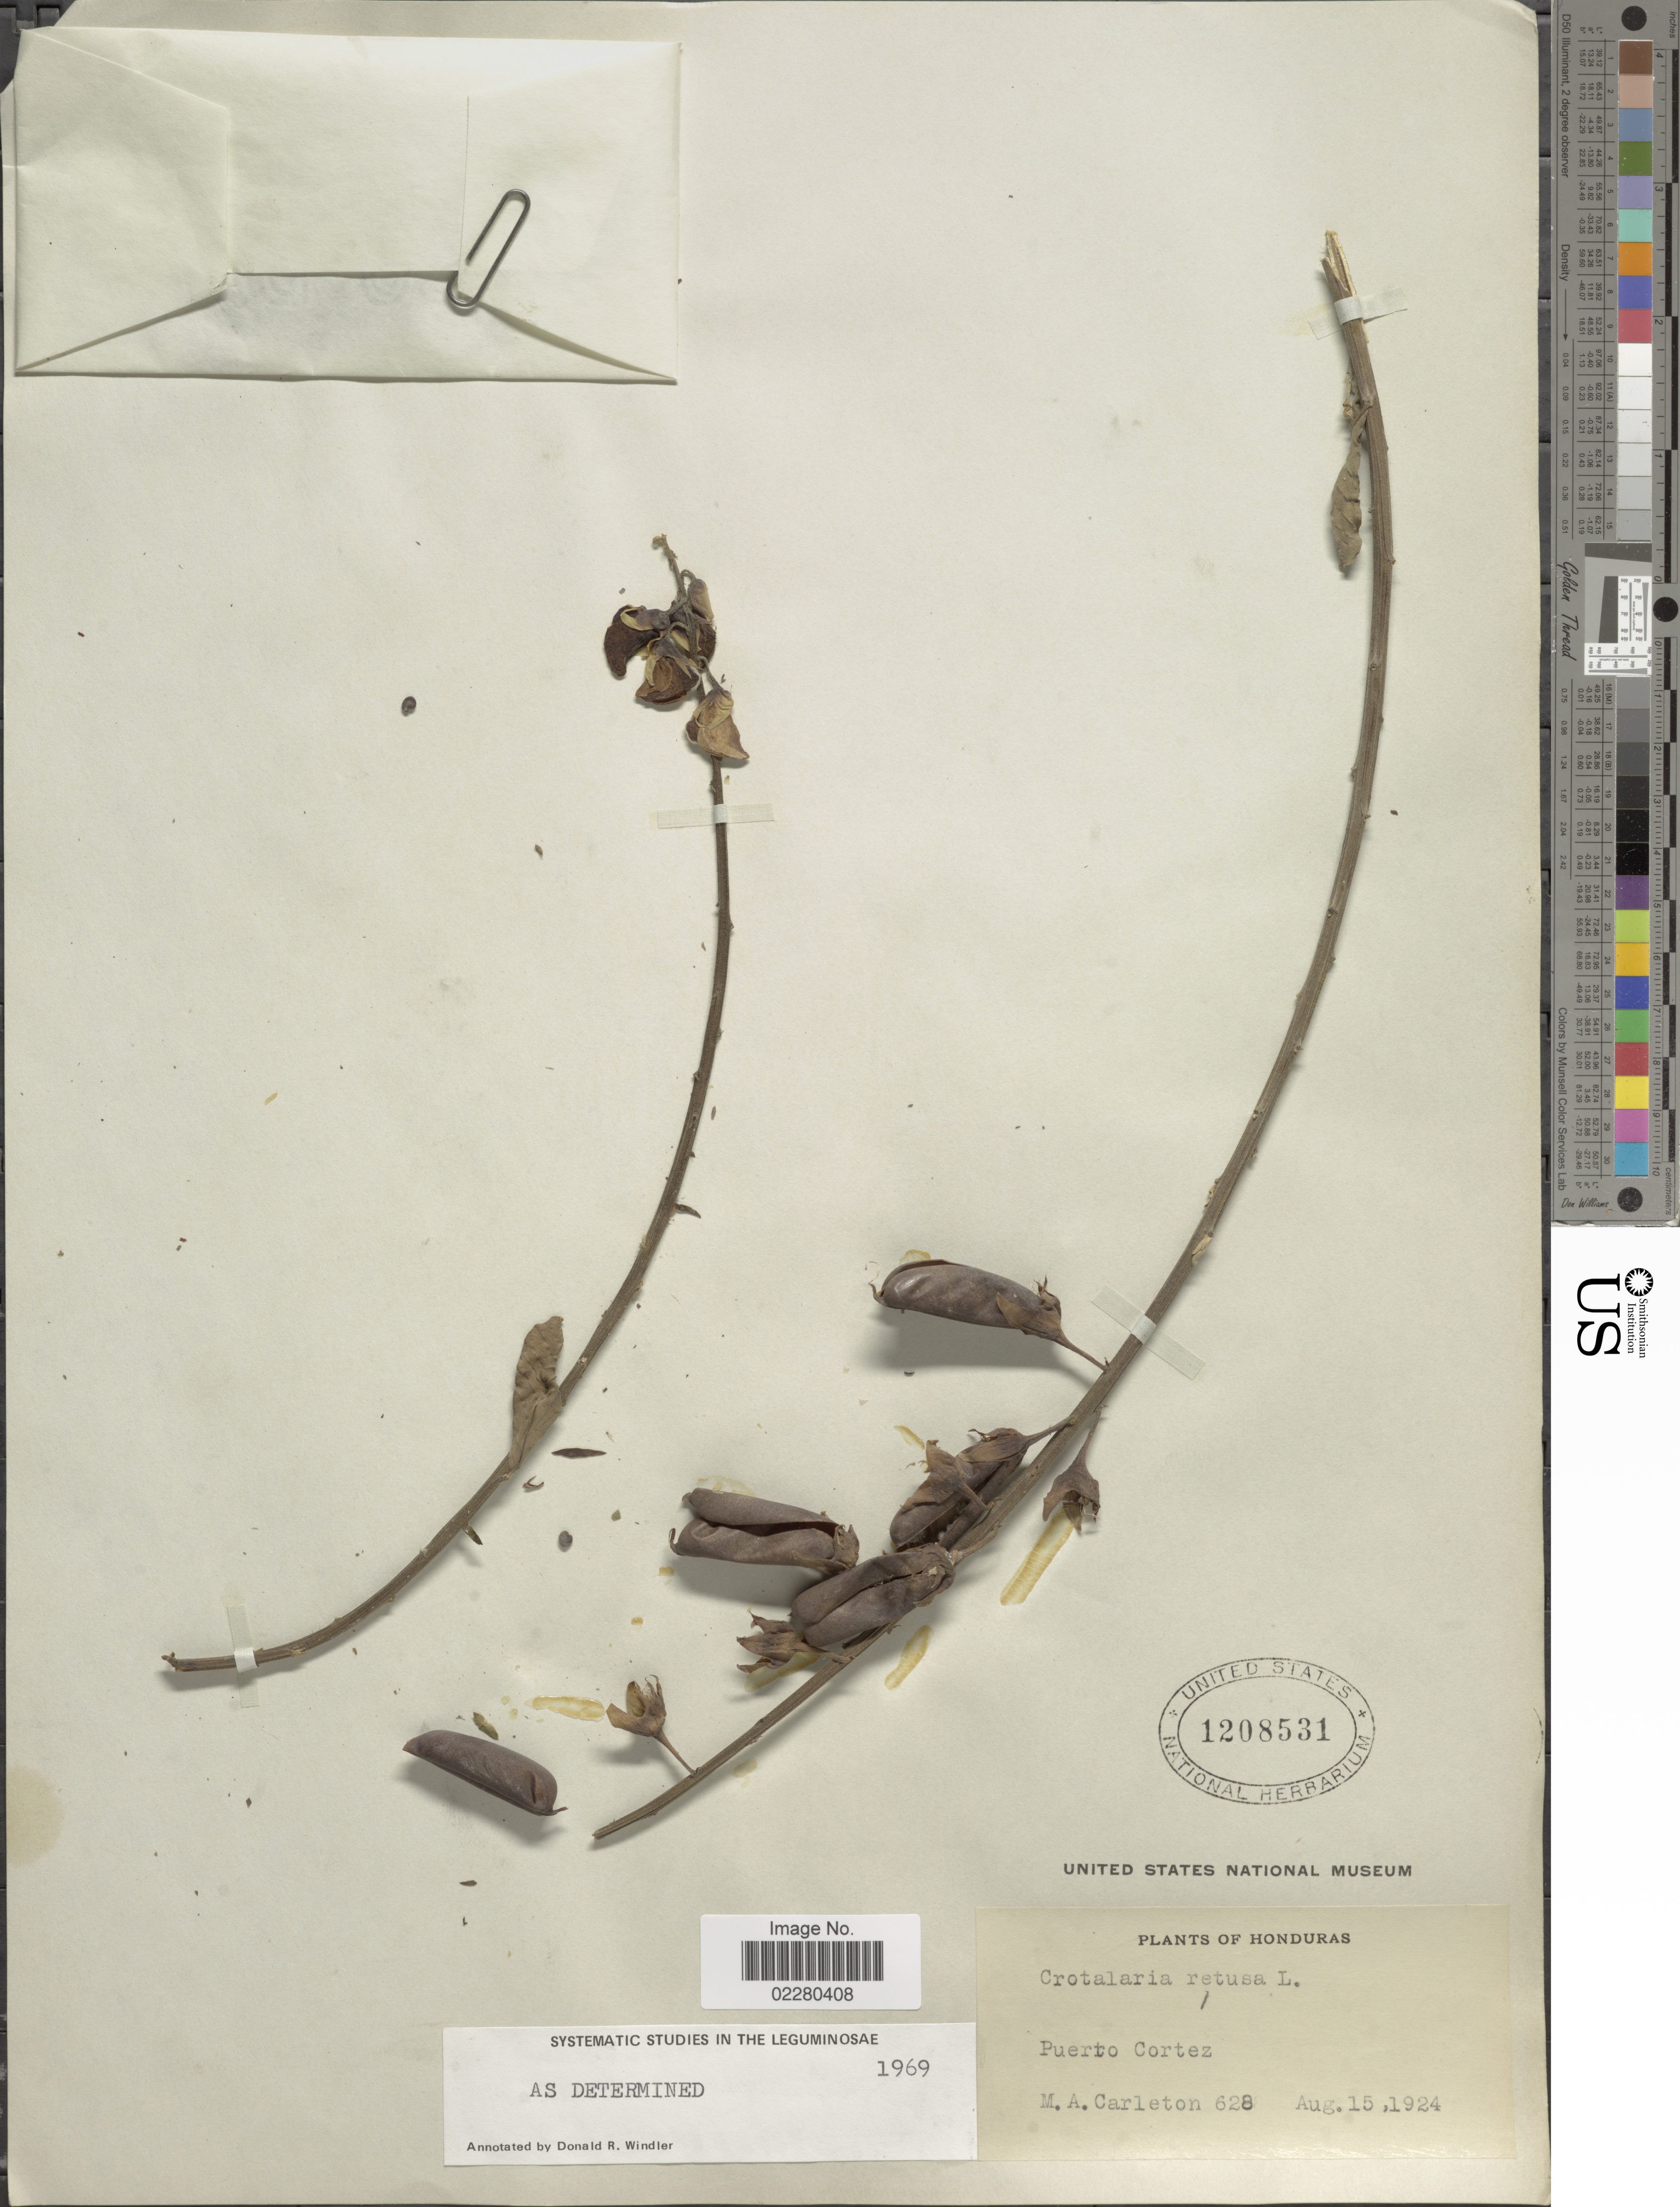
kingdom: Plantae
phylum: Tracheophyta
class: Magnoliopsida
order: Fabales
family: Fabaceae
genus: Crotalaria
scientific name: Crotalaria retusa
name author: L.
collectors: M. A. Carleton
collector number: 628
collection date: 1924-08-15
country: Honduras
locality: Puerto Cortez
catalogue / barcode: US 1208531